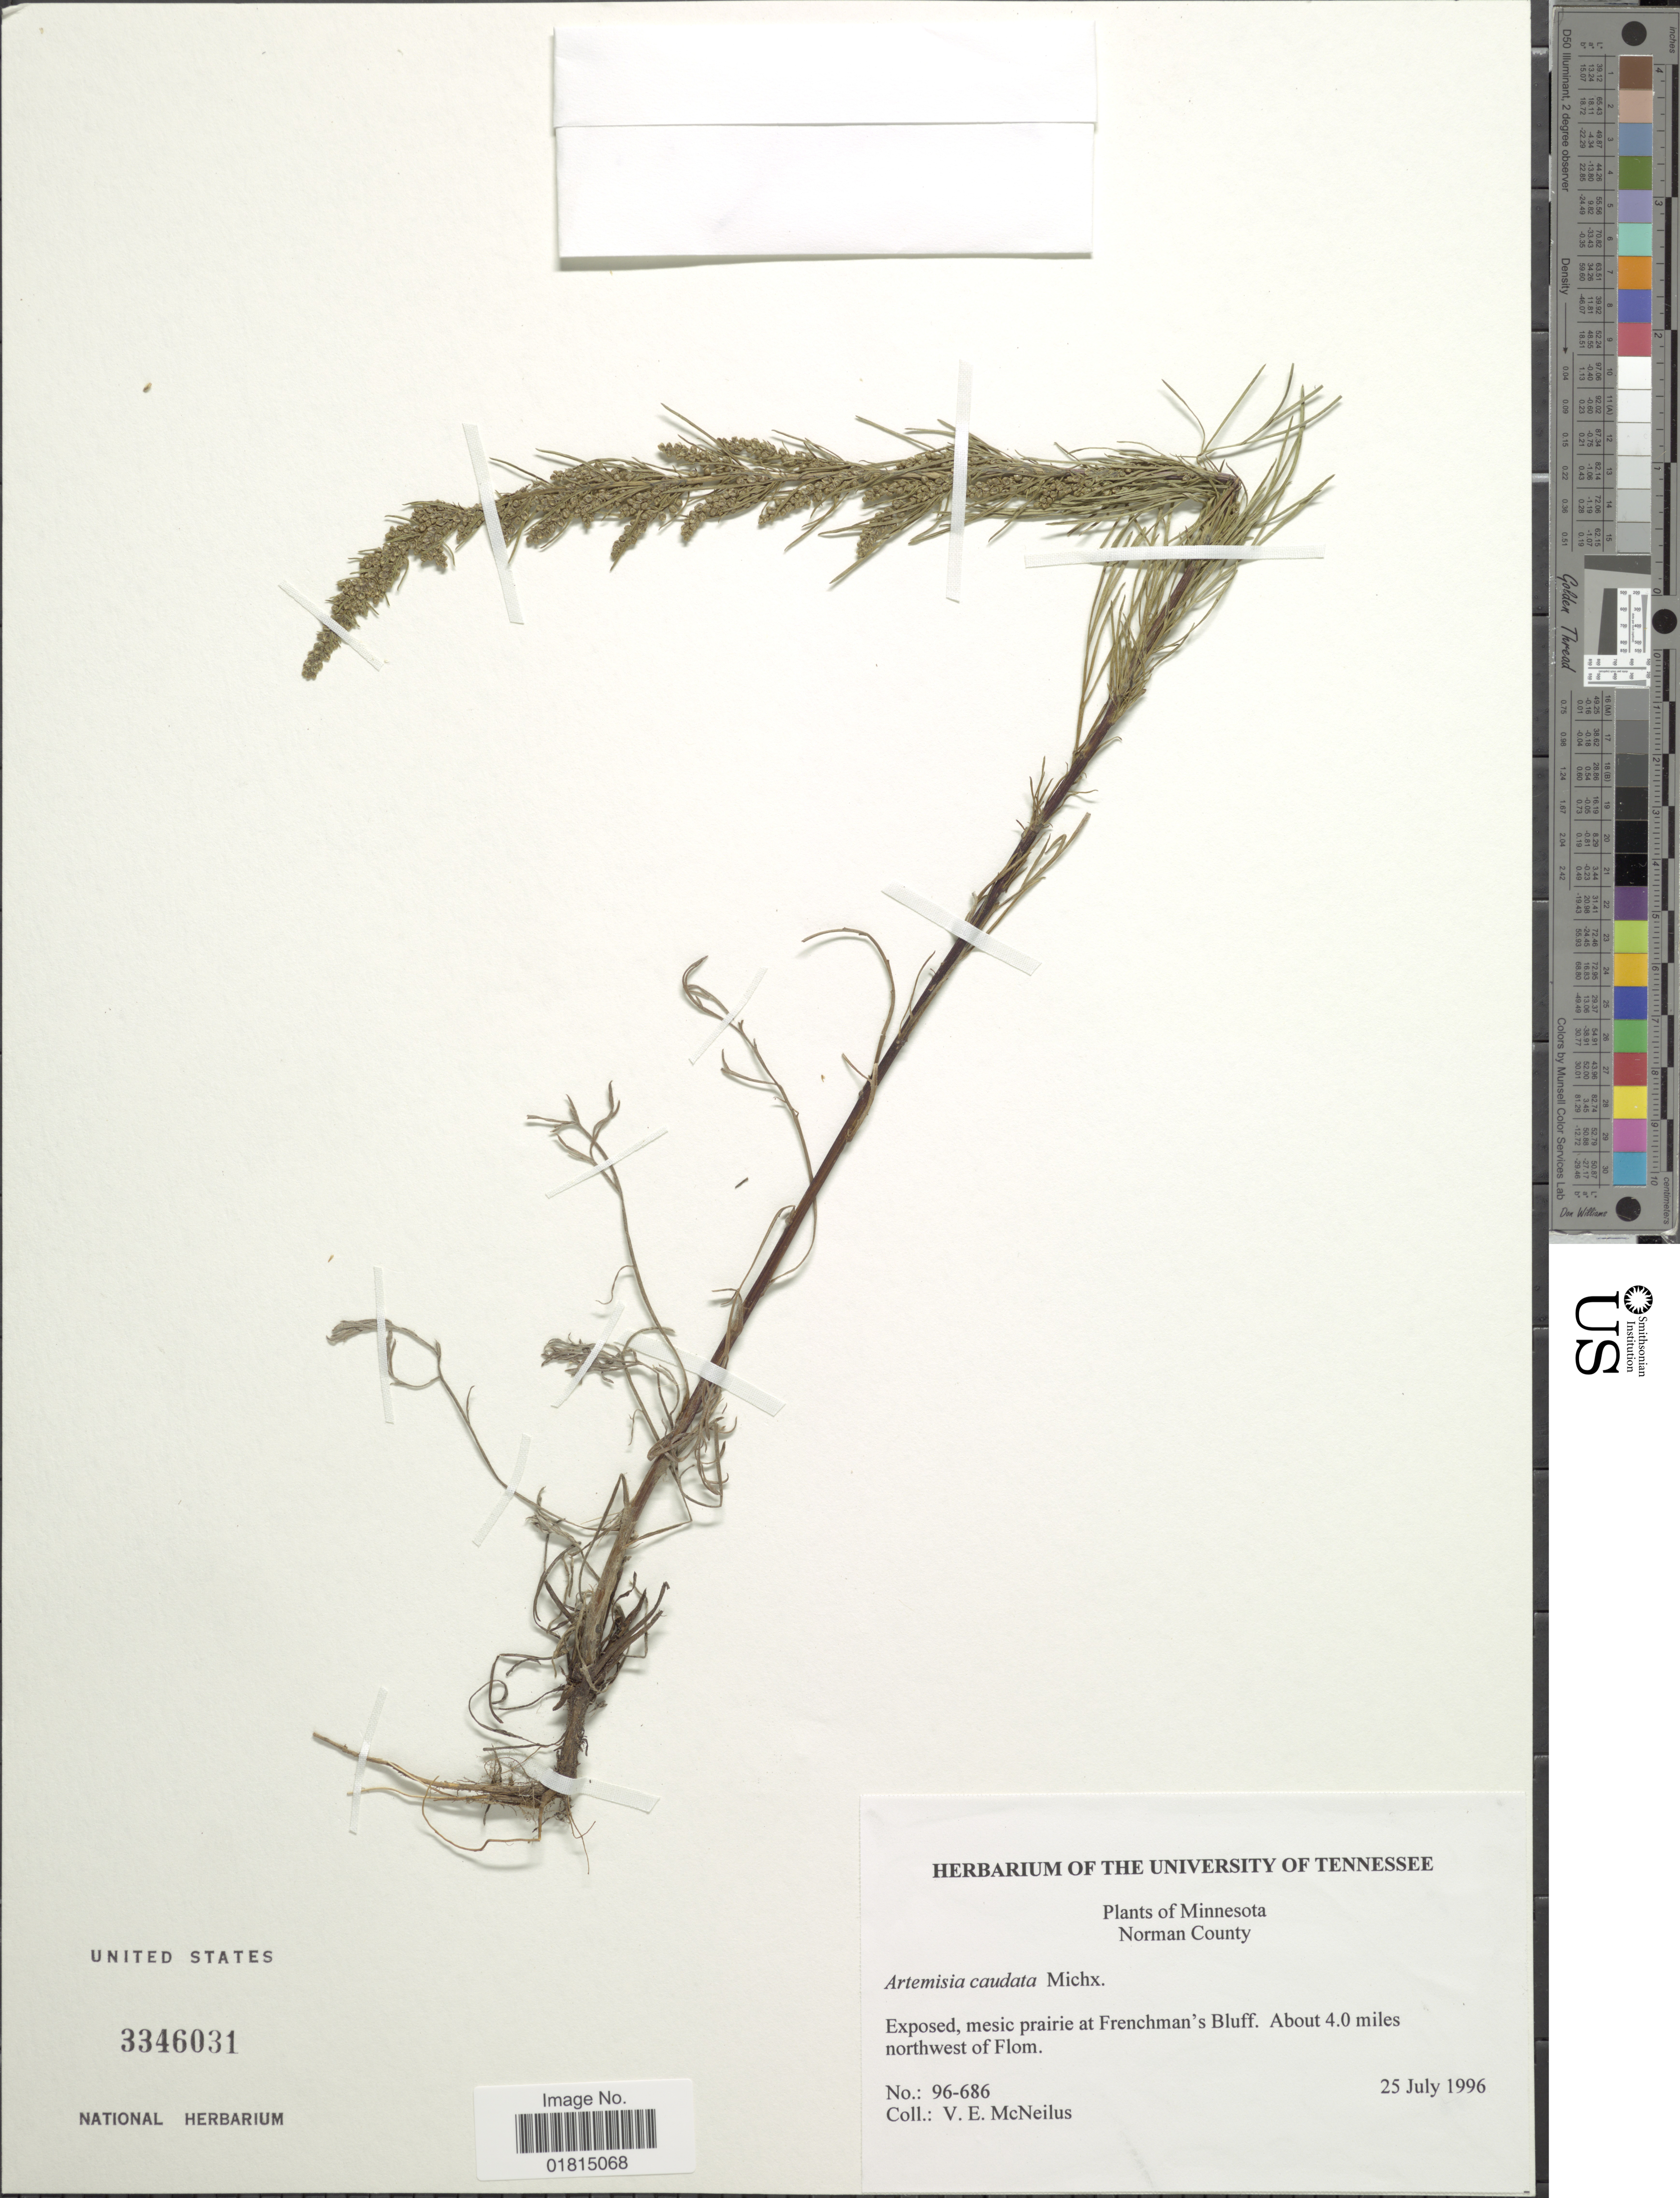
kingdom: Plantae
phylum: Tracheophyta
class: Magnoliopsida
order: Asterales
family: Asteraceae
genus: Artemisia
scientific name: Artemisia caudata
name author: Michx.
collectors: V. Mcneilus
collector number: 96-686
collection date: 1996-07-25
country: United States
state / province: Minnesota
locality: Norman County. Exposed, mesic prairie at Frenchman's Bluff. About 4.0 miles northwest of Flom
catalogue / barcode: US 3346031